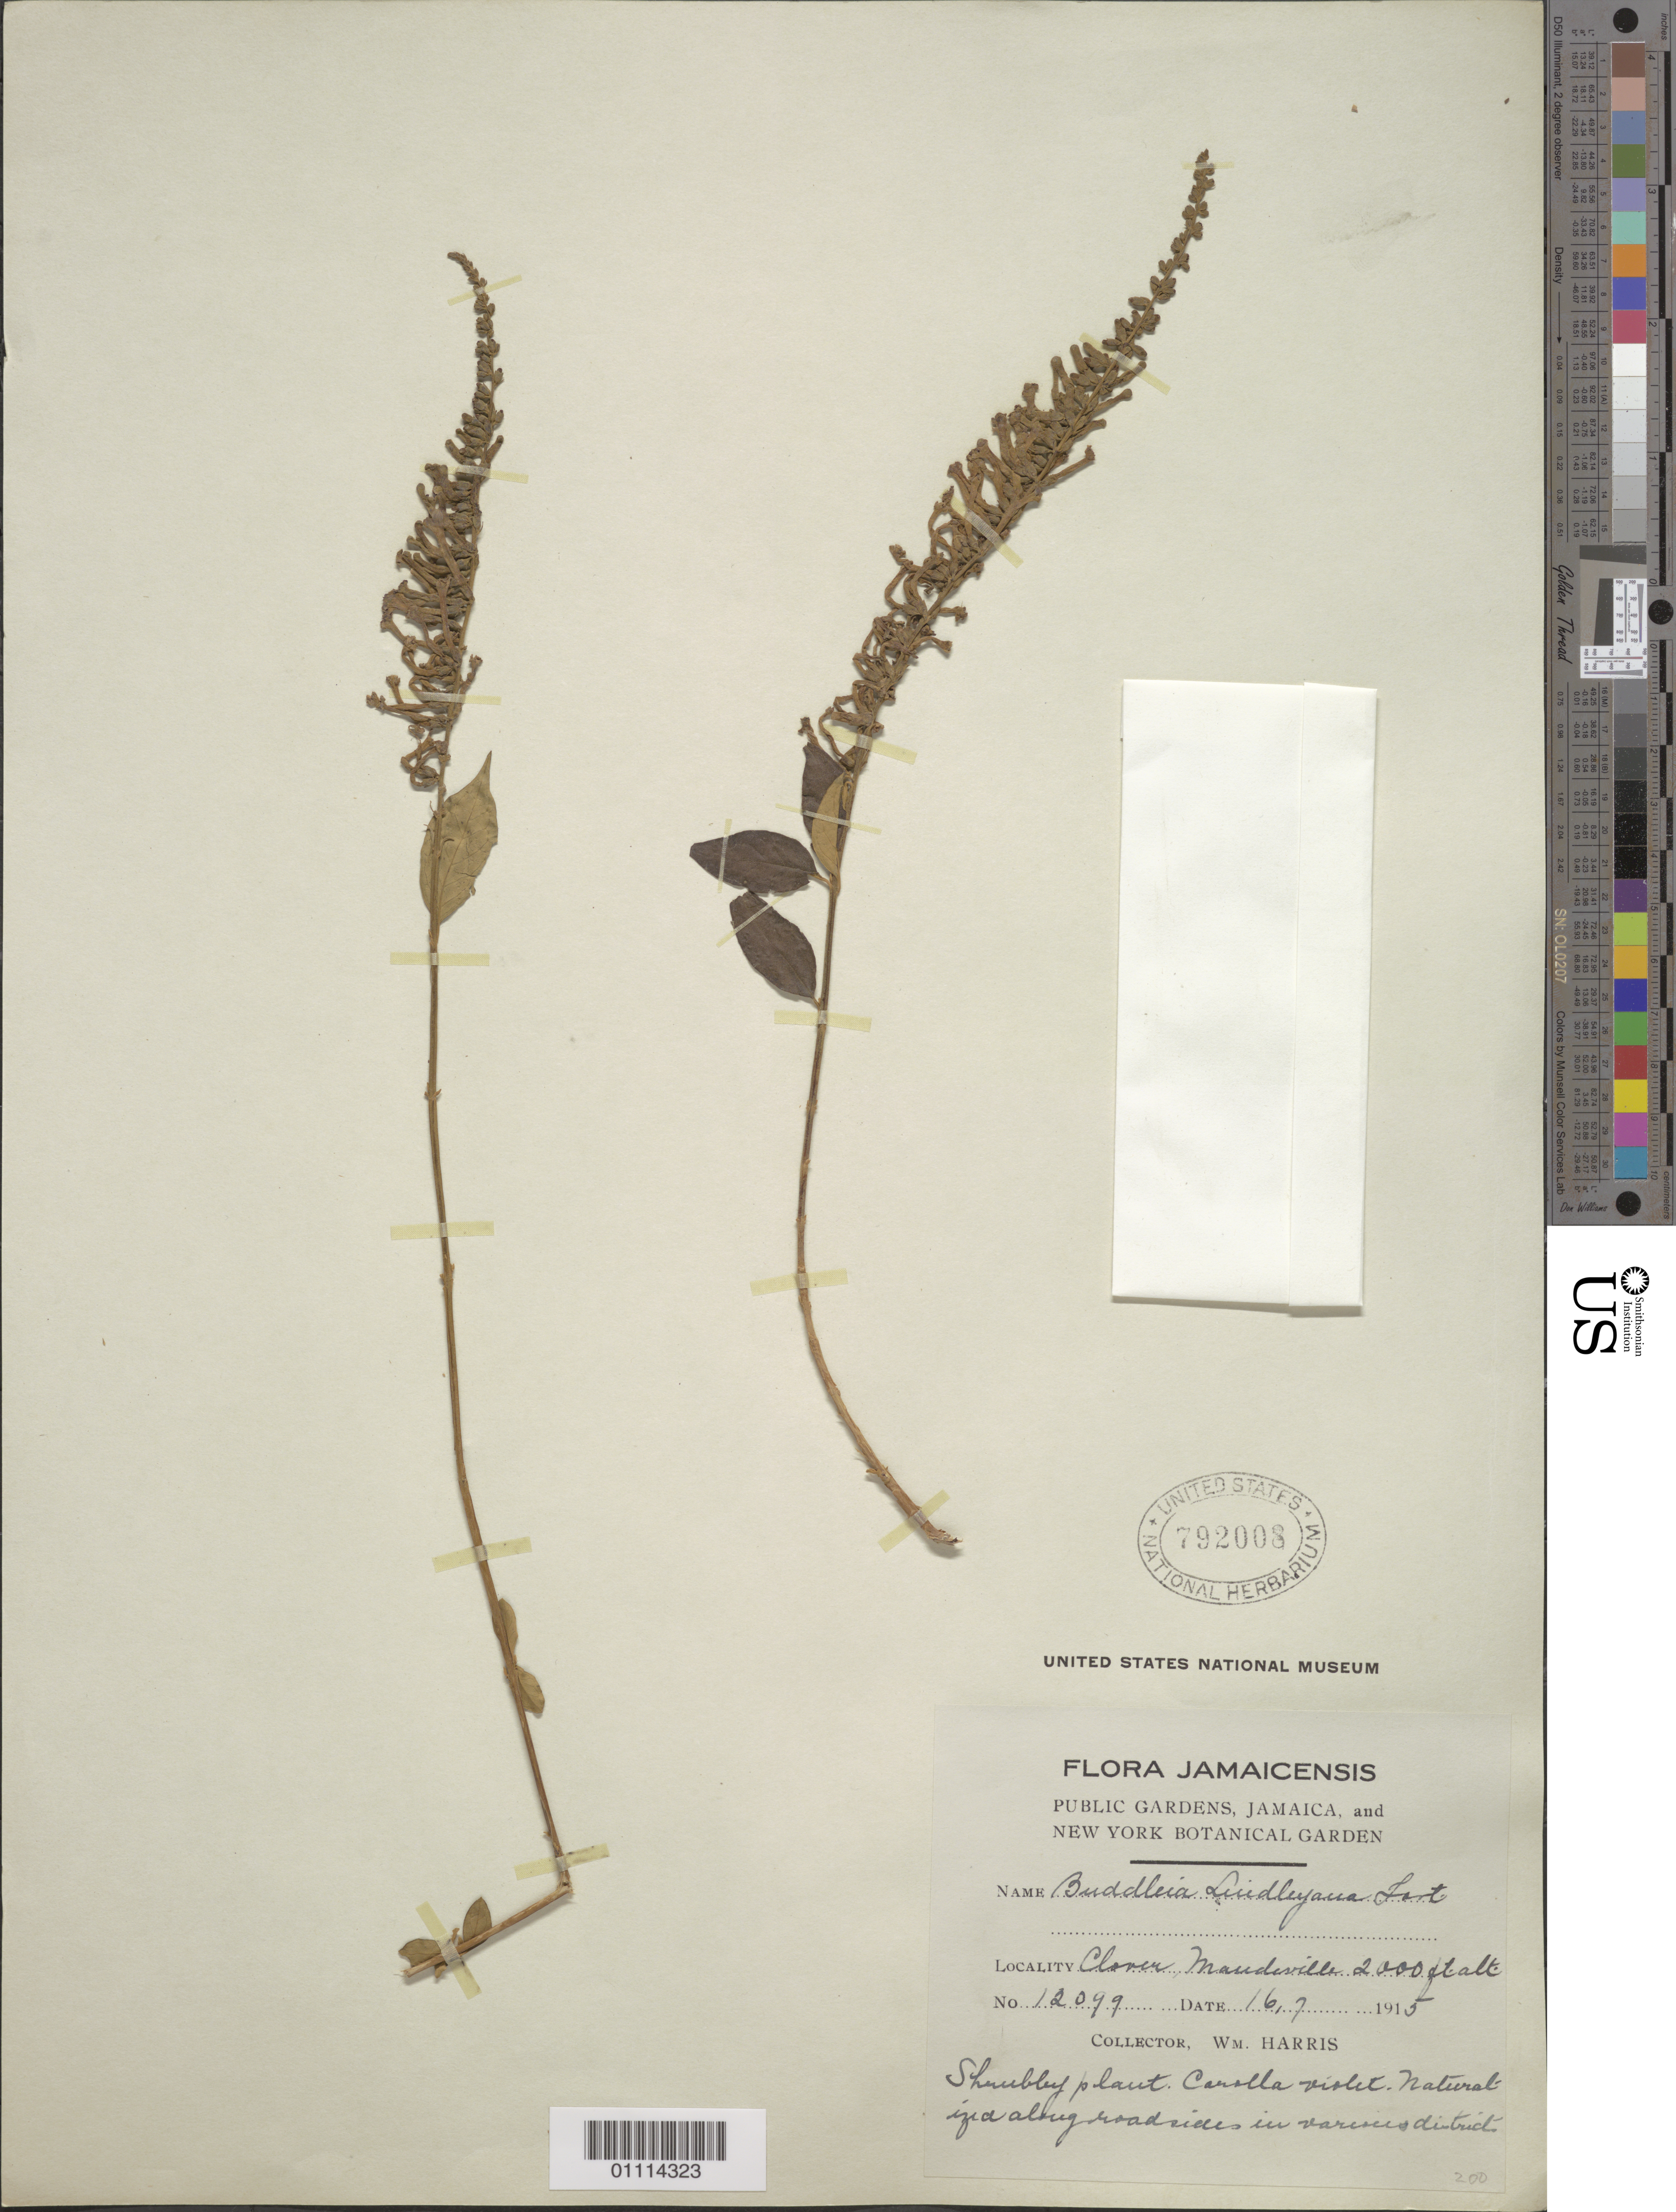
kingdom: Plantae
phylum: Tracheophyta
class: Magnoliopsida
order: Lamiales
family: Scrophulariaceae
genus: Buddleja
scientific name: Buddleja lindleyana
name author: Fortune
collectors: W. Harris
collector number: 12099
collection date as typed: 16 Jul 1915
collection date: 1915-07-16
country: Jamaica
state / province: Manchester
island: Jamaica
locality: Clover Mandeville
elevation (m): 610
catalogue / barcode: US 792008